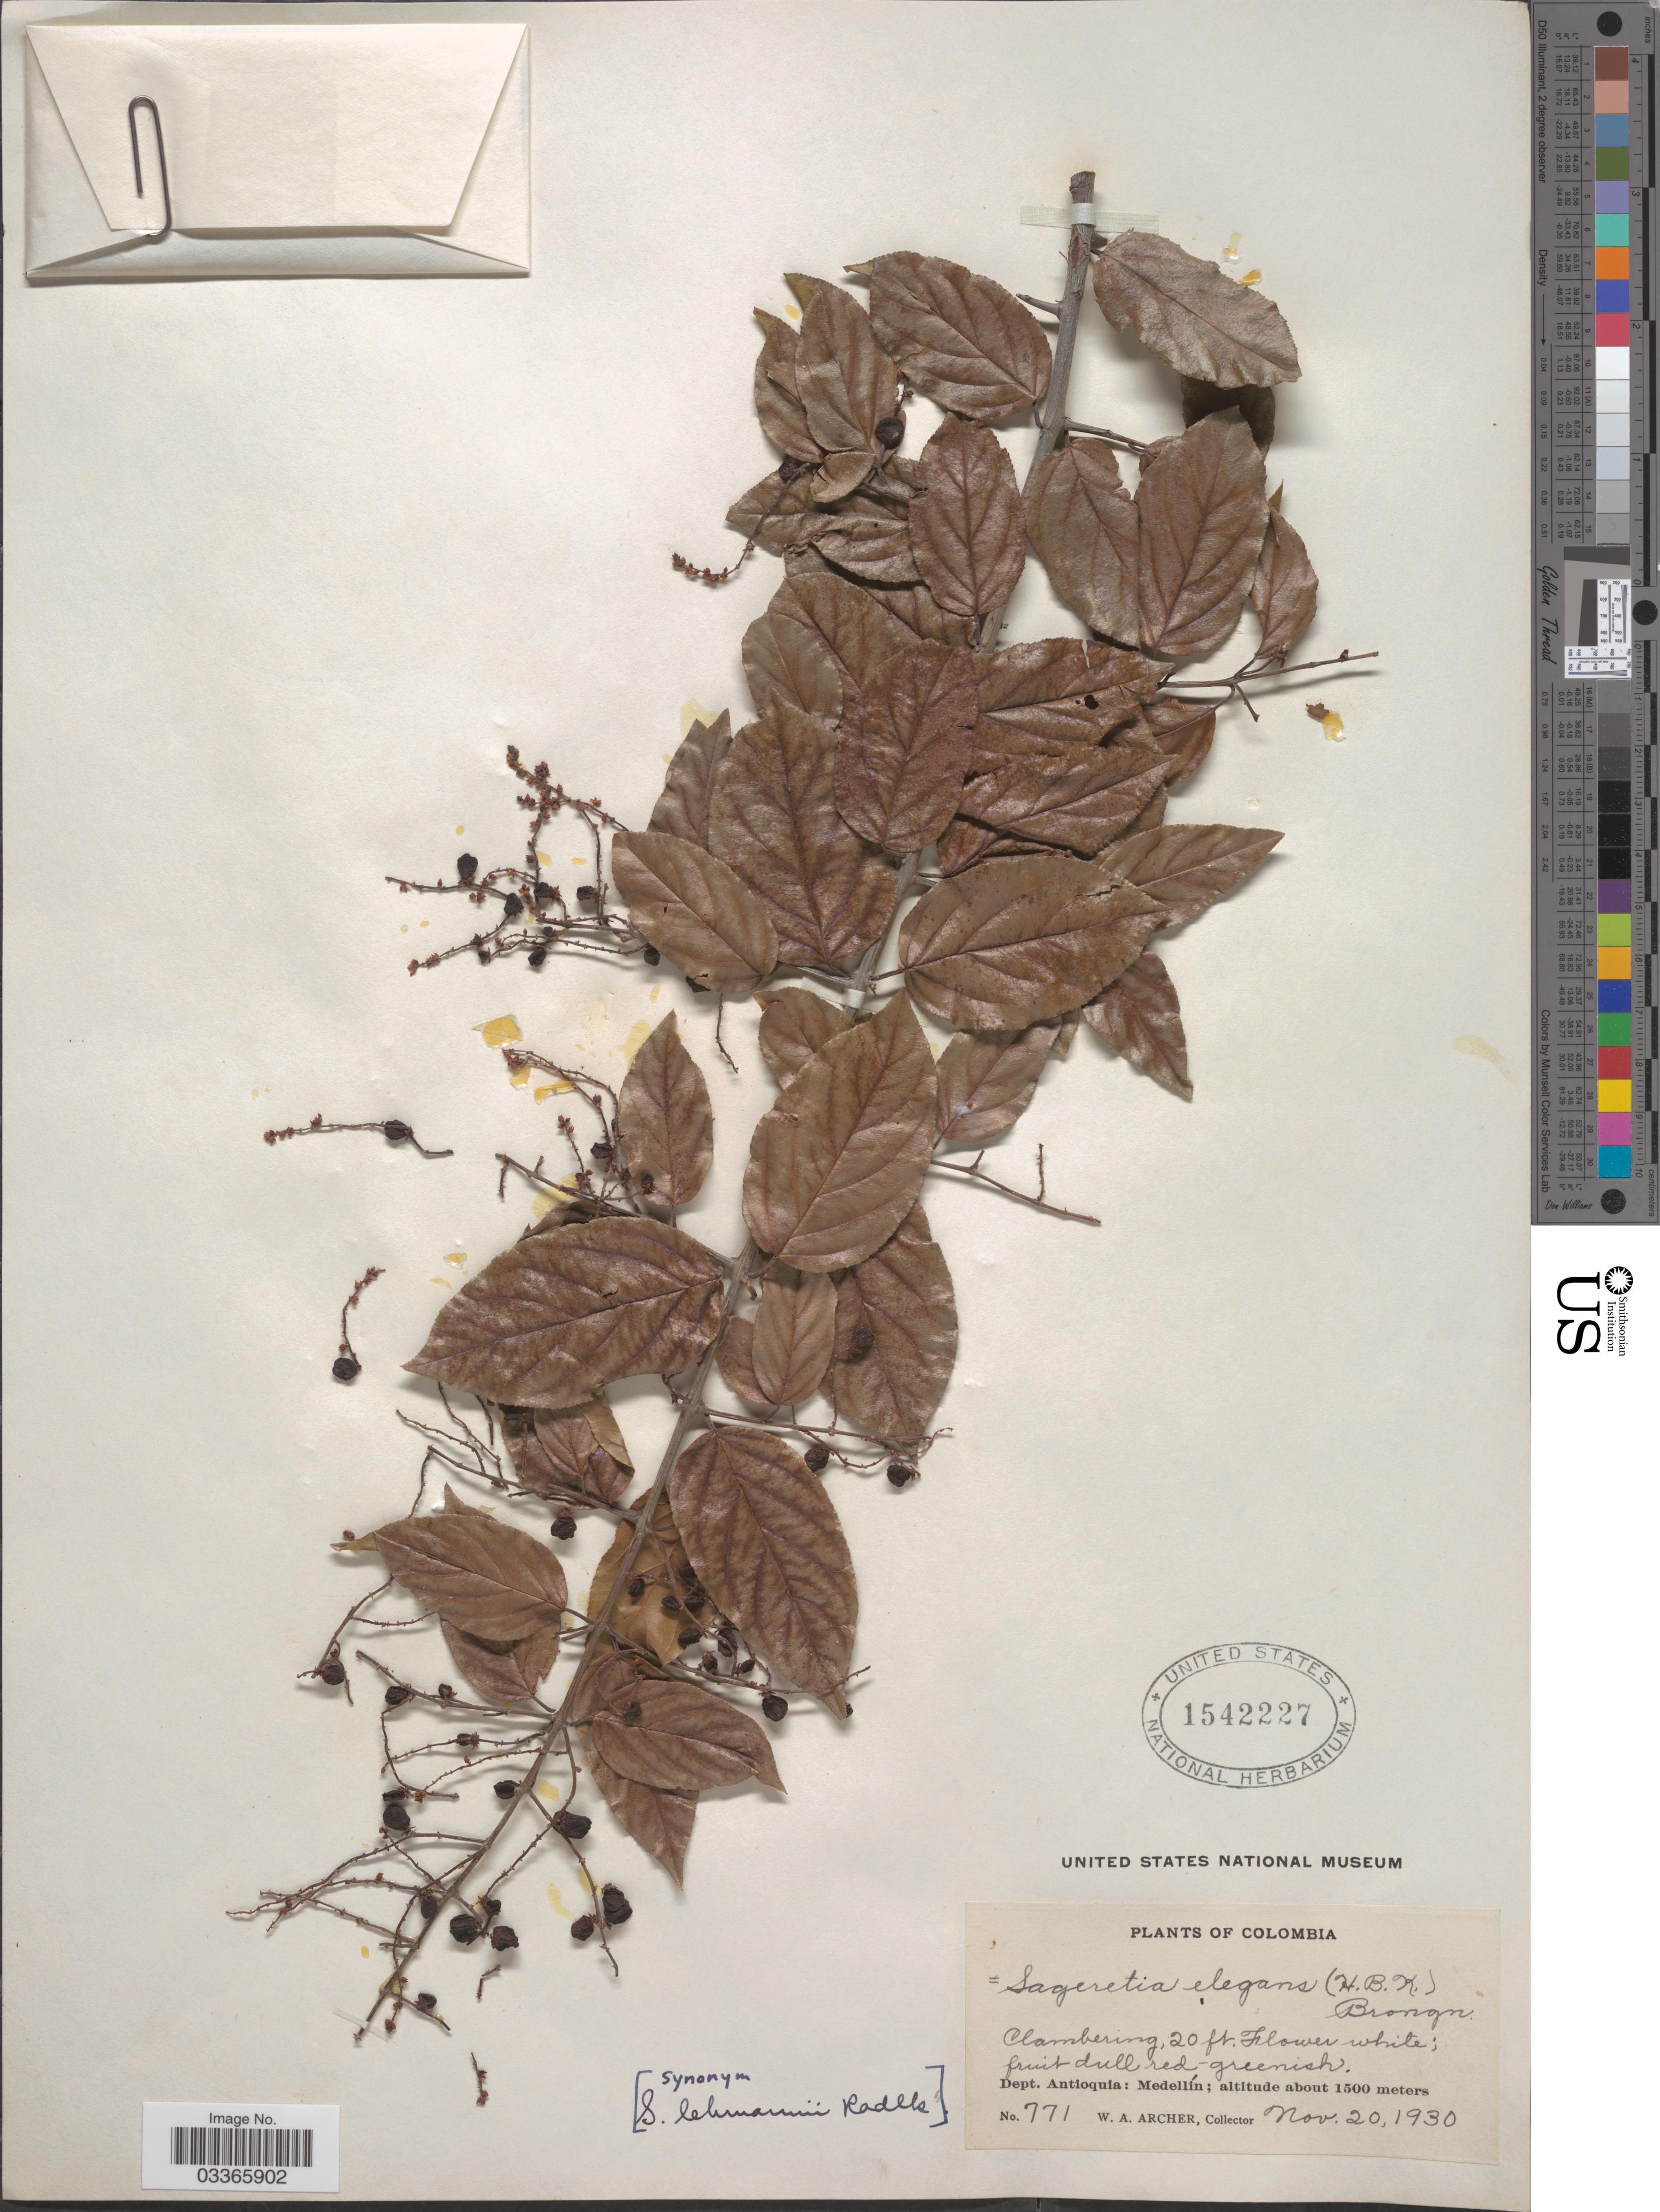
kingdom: Plantae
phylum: Tracheophyta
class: Magnoliopsida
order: Rosales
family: Rhamnaceae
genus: Sageretia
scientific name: Sageretia elegans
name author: (Kunth) Brongn.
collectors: W. Archer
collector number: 771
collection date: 1930-11-20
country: Colombia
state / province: Antioquia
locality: Dept. Antioquia: Medellín.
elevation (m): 1500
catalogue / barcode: US 1542227